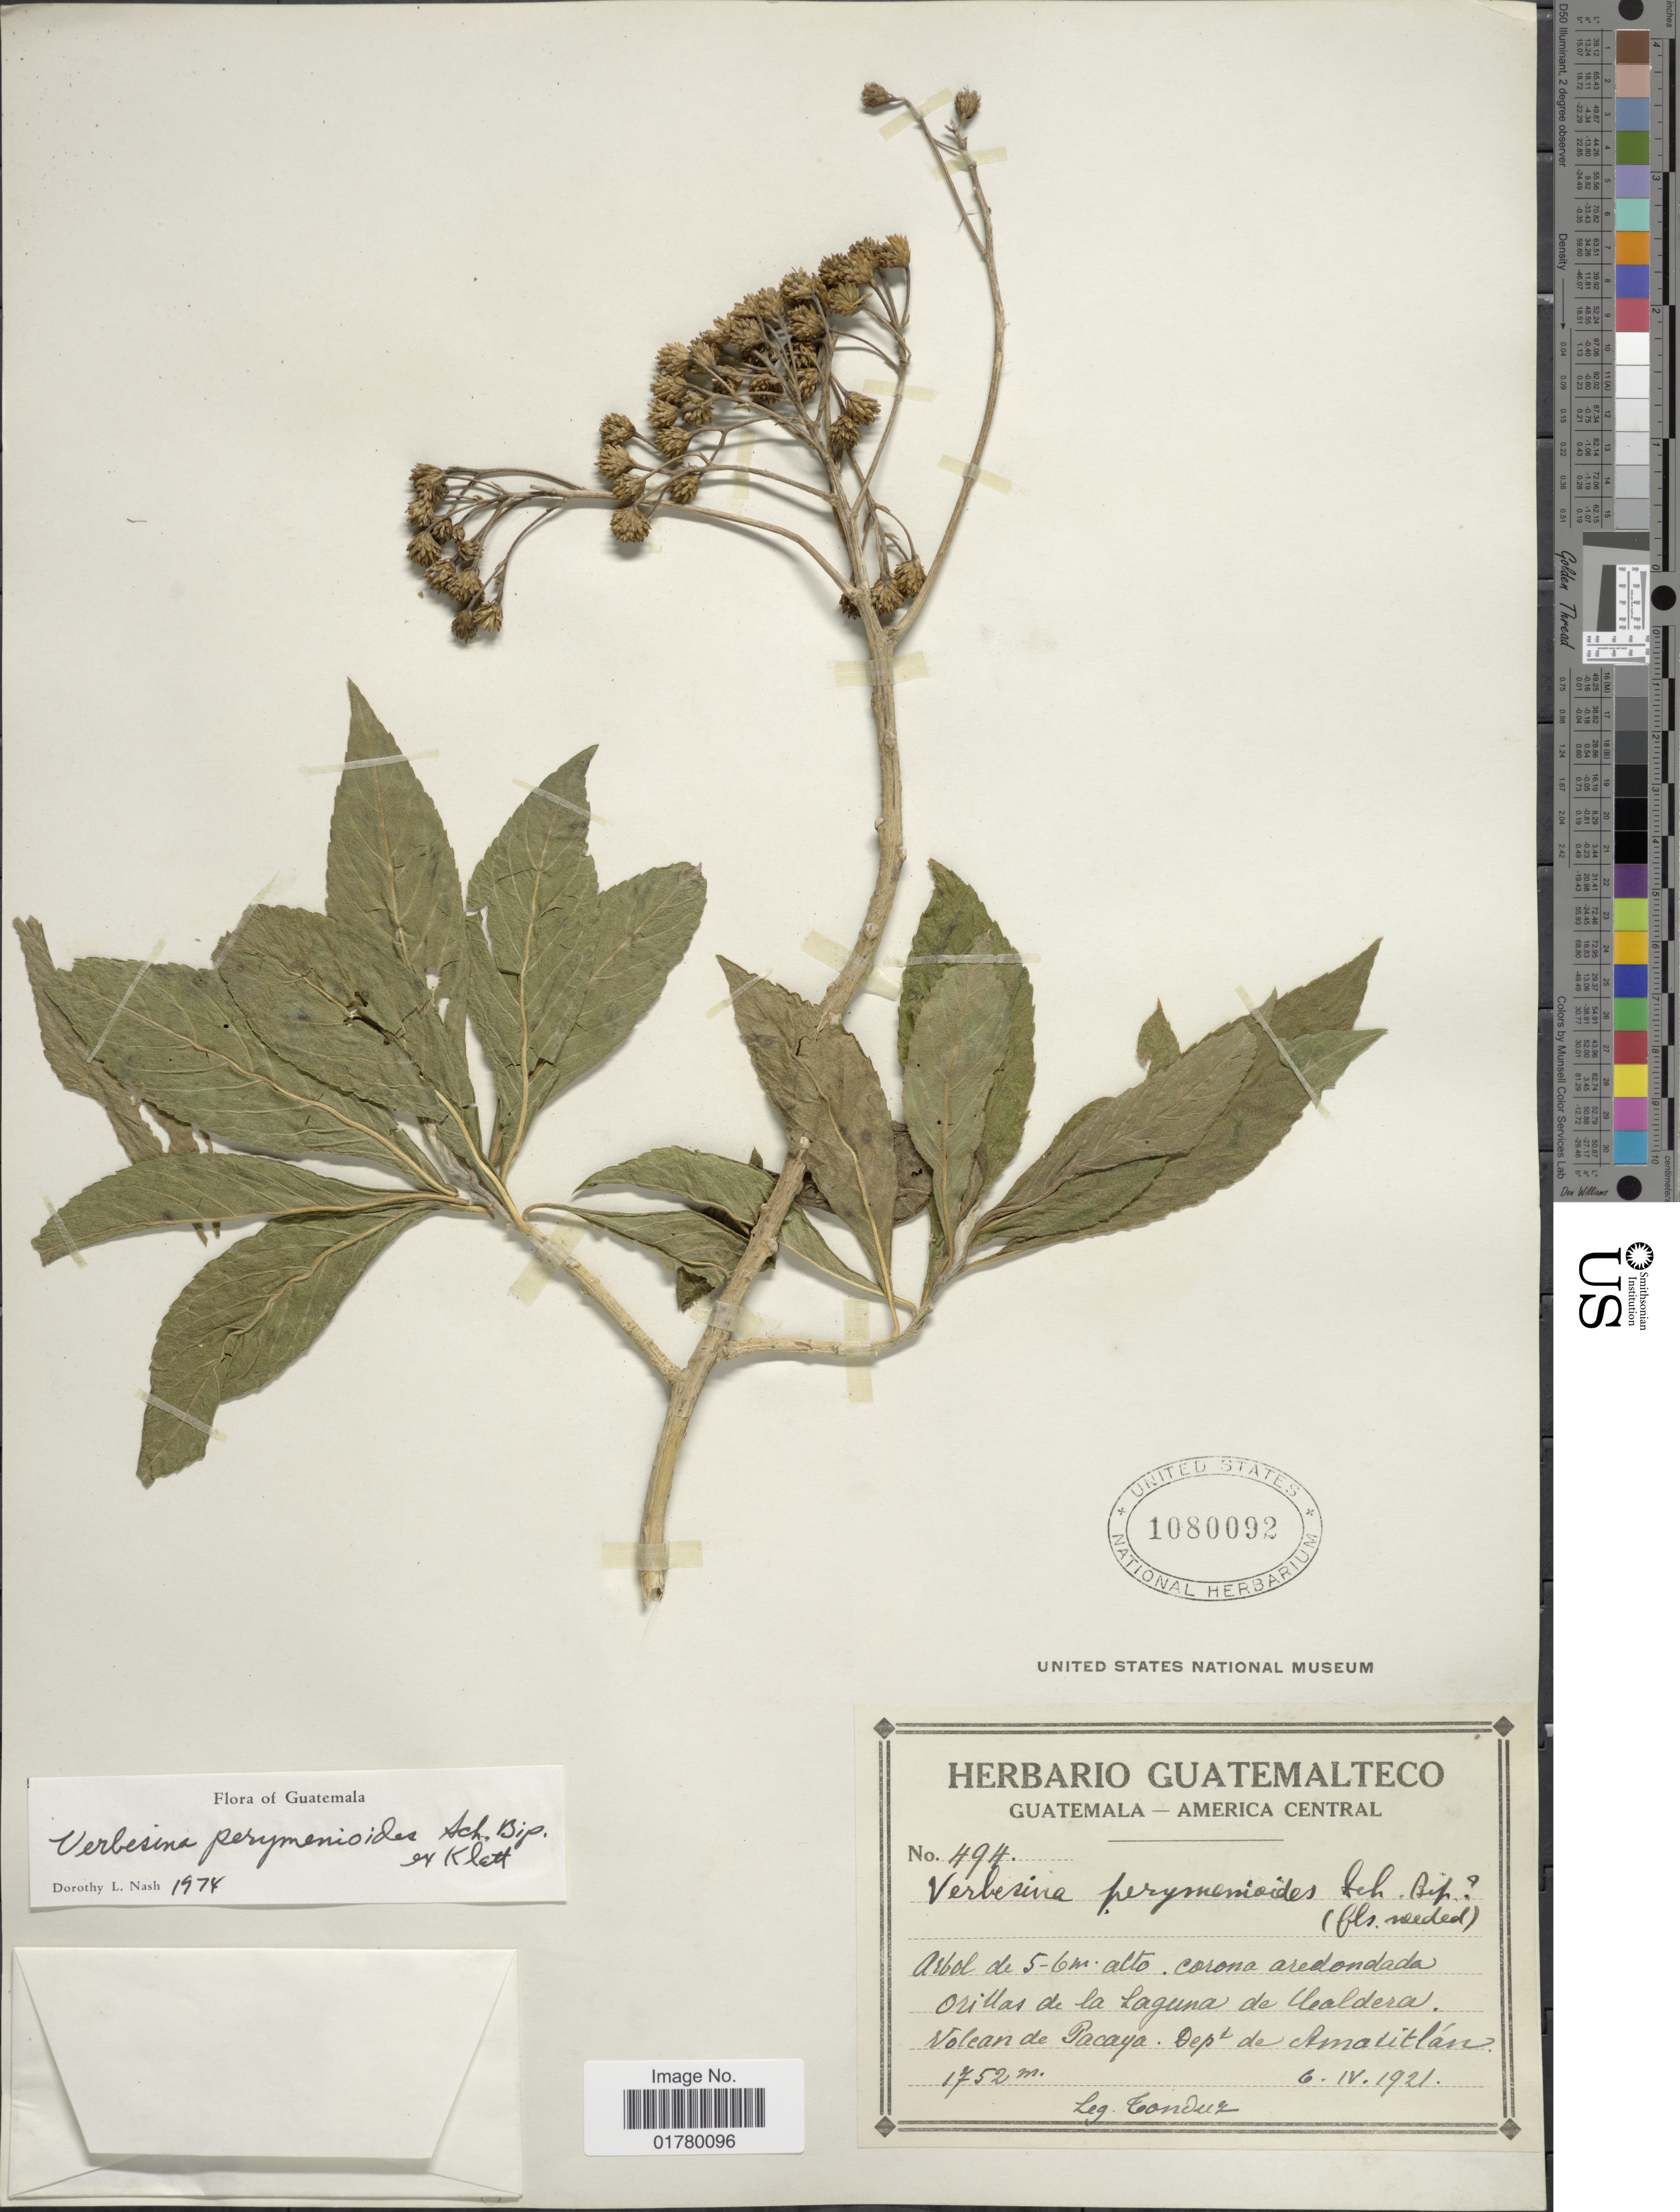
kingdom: Plantae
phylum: Tracheophyta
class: Magnoliopsida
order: Asterales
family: Asteraceae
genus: Verbesina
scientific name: Verbesina perymenioides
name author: Sch. Bip. ex Klatt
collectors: A. Tonduz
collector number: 494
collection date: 1921-04-06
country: Guatemala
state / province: Guatemala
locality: Orillas de la Laguna de Calderas, Volcan de Pacaya, Dept de Amatitlán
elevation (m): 1752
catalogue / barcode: US 1080092